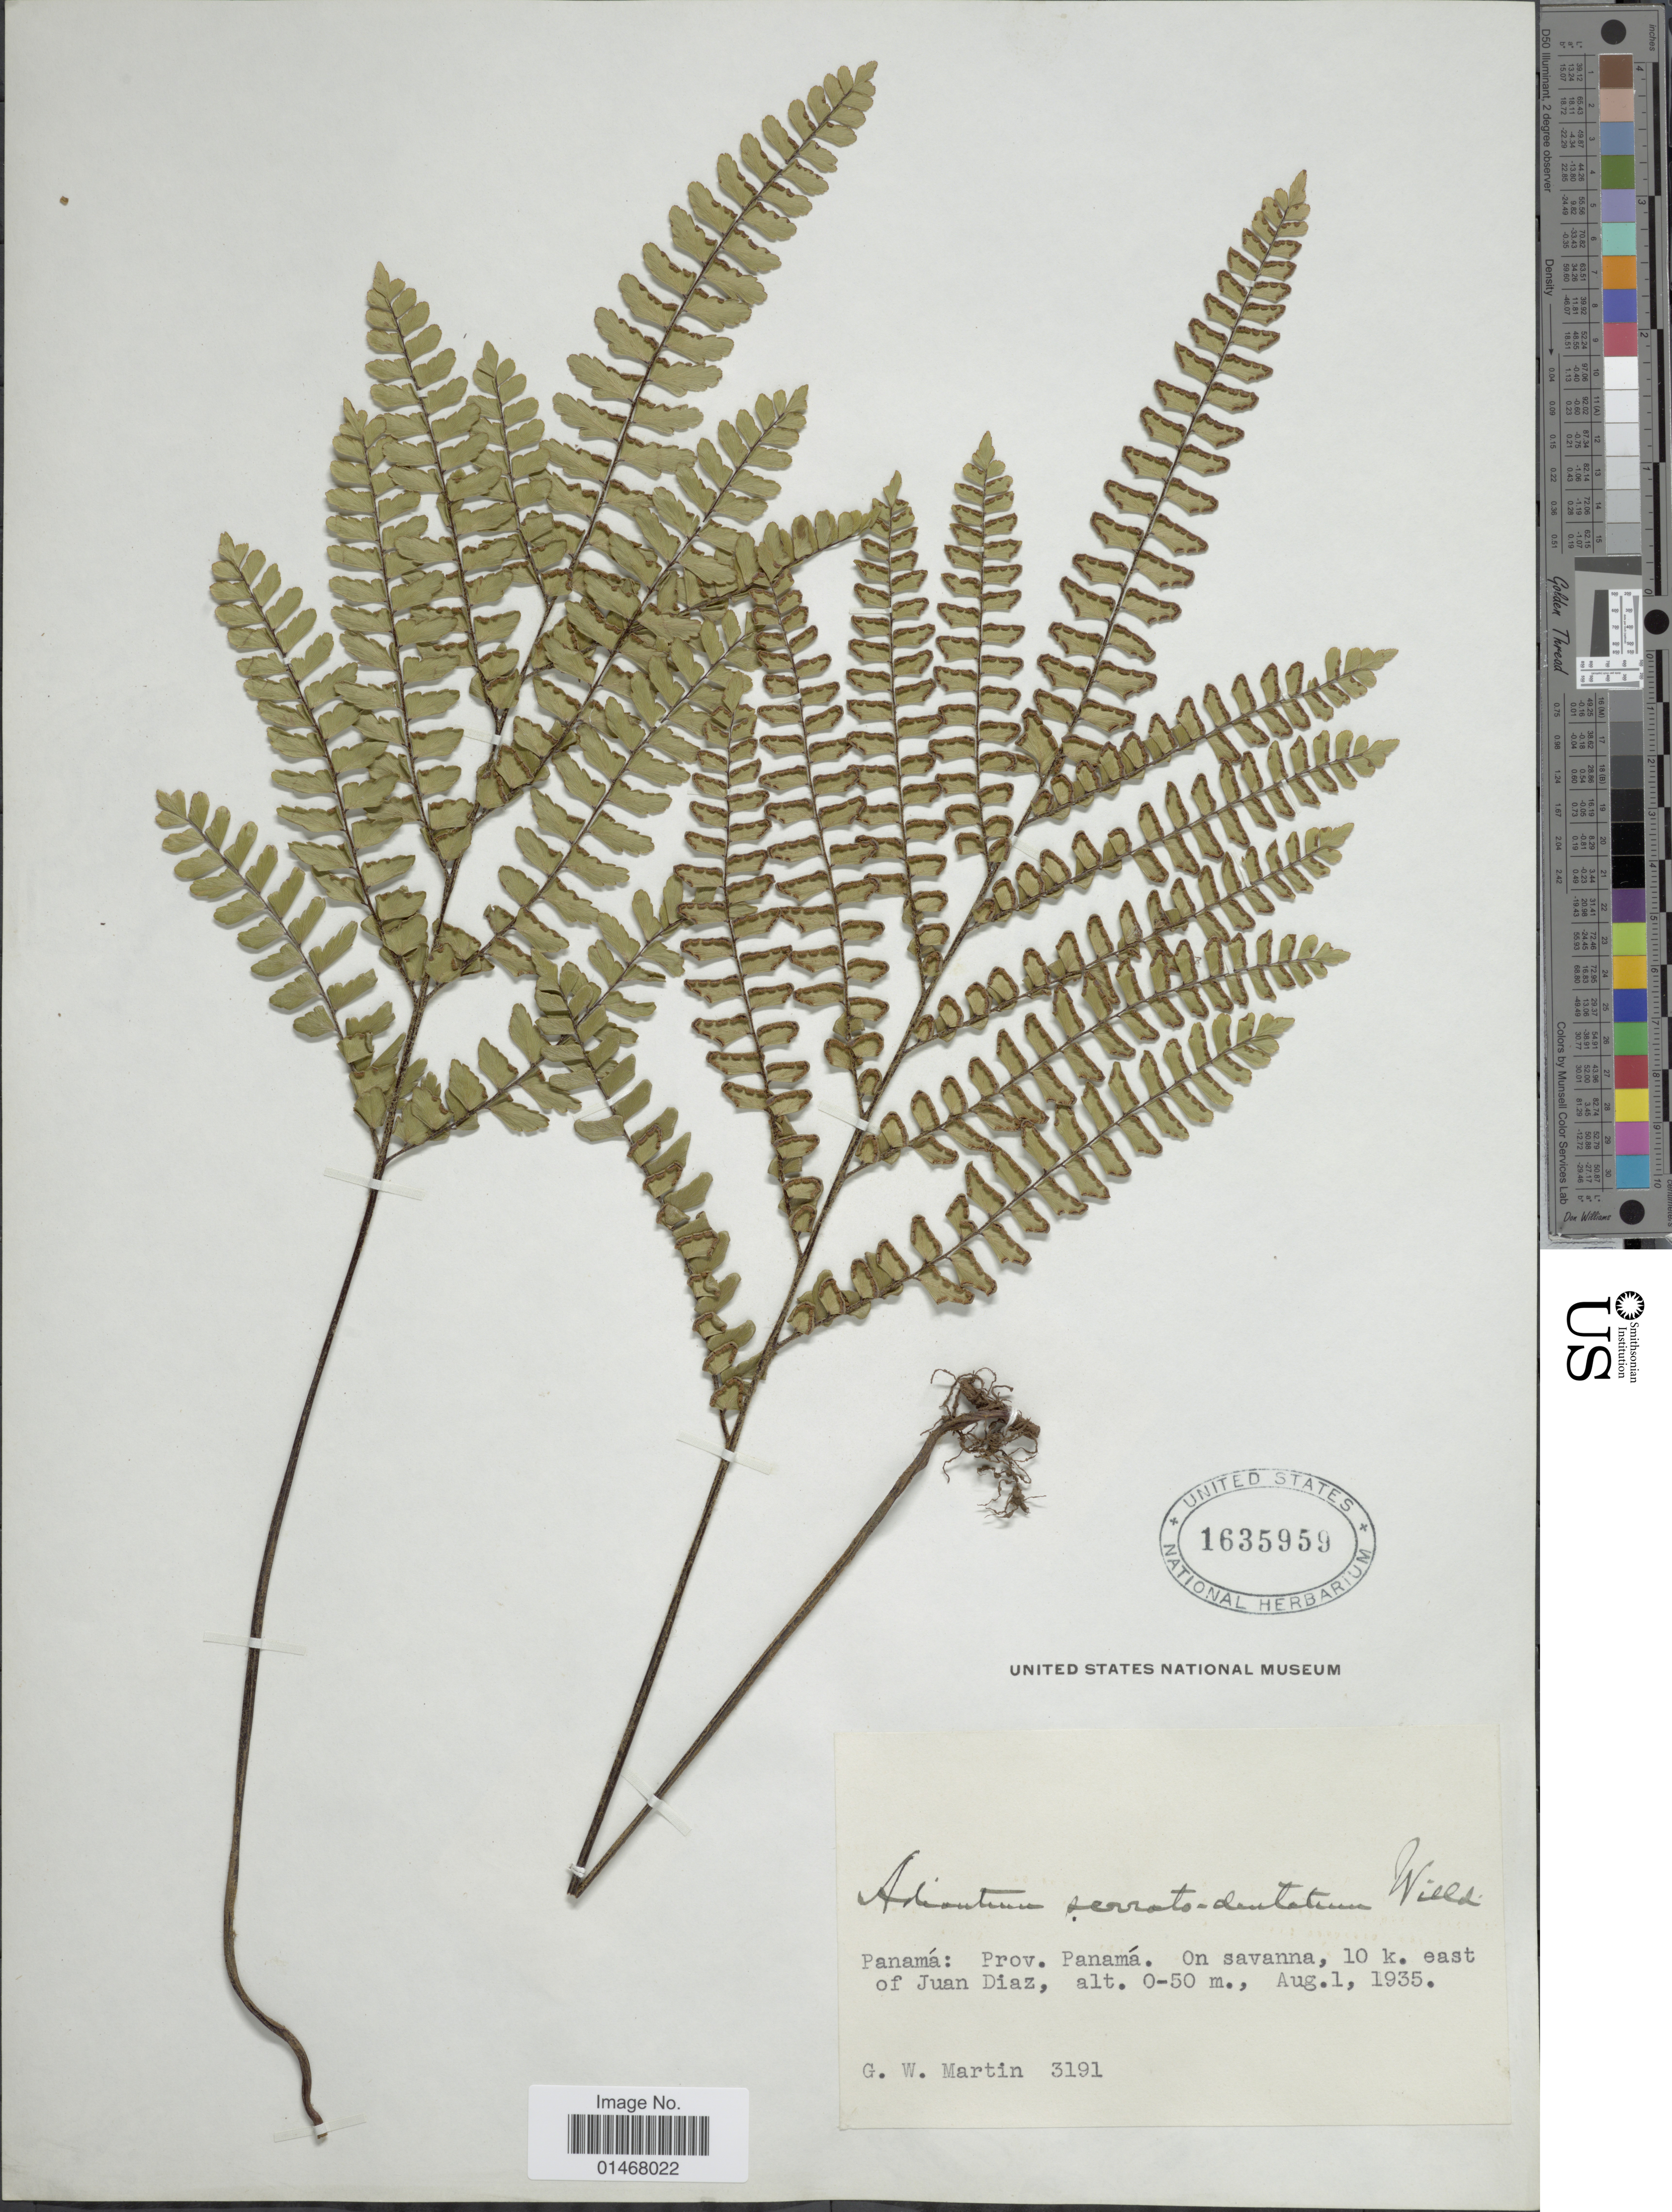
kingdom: Plantae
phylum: Tracheophyta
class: Polypodiopsida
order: Polypodiales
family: Pteridaceae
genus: Adiantum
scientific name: Adiantum serratodentatum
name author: Humb. & Bonpl. ex Willd.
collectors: G. W. Martin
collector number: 3191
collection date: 1935-08-01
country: Panama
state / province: Panamá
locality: On savanna, 10 k. east of Juan Diaz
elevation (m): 0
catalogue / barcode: US 1635959